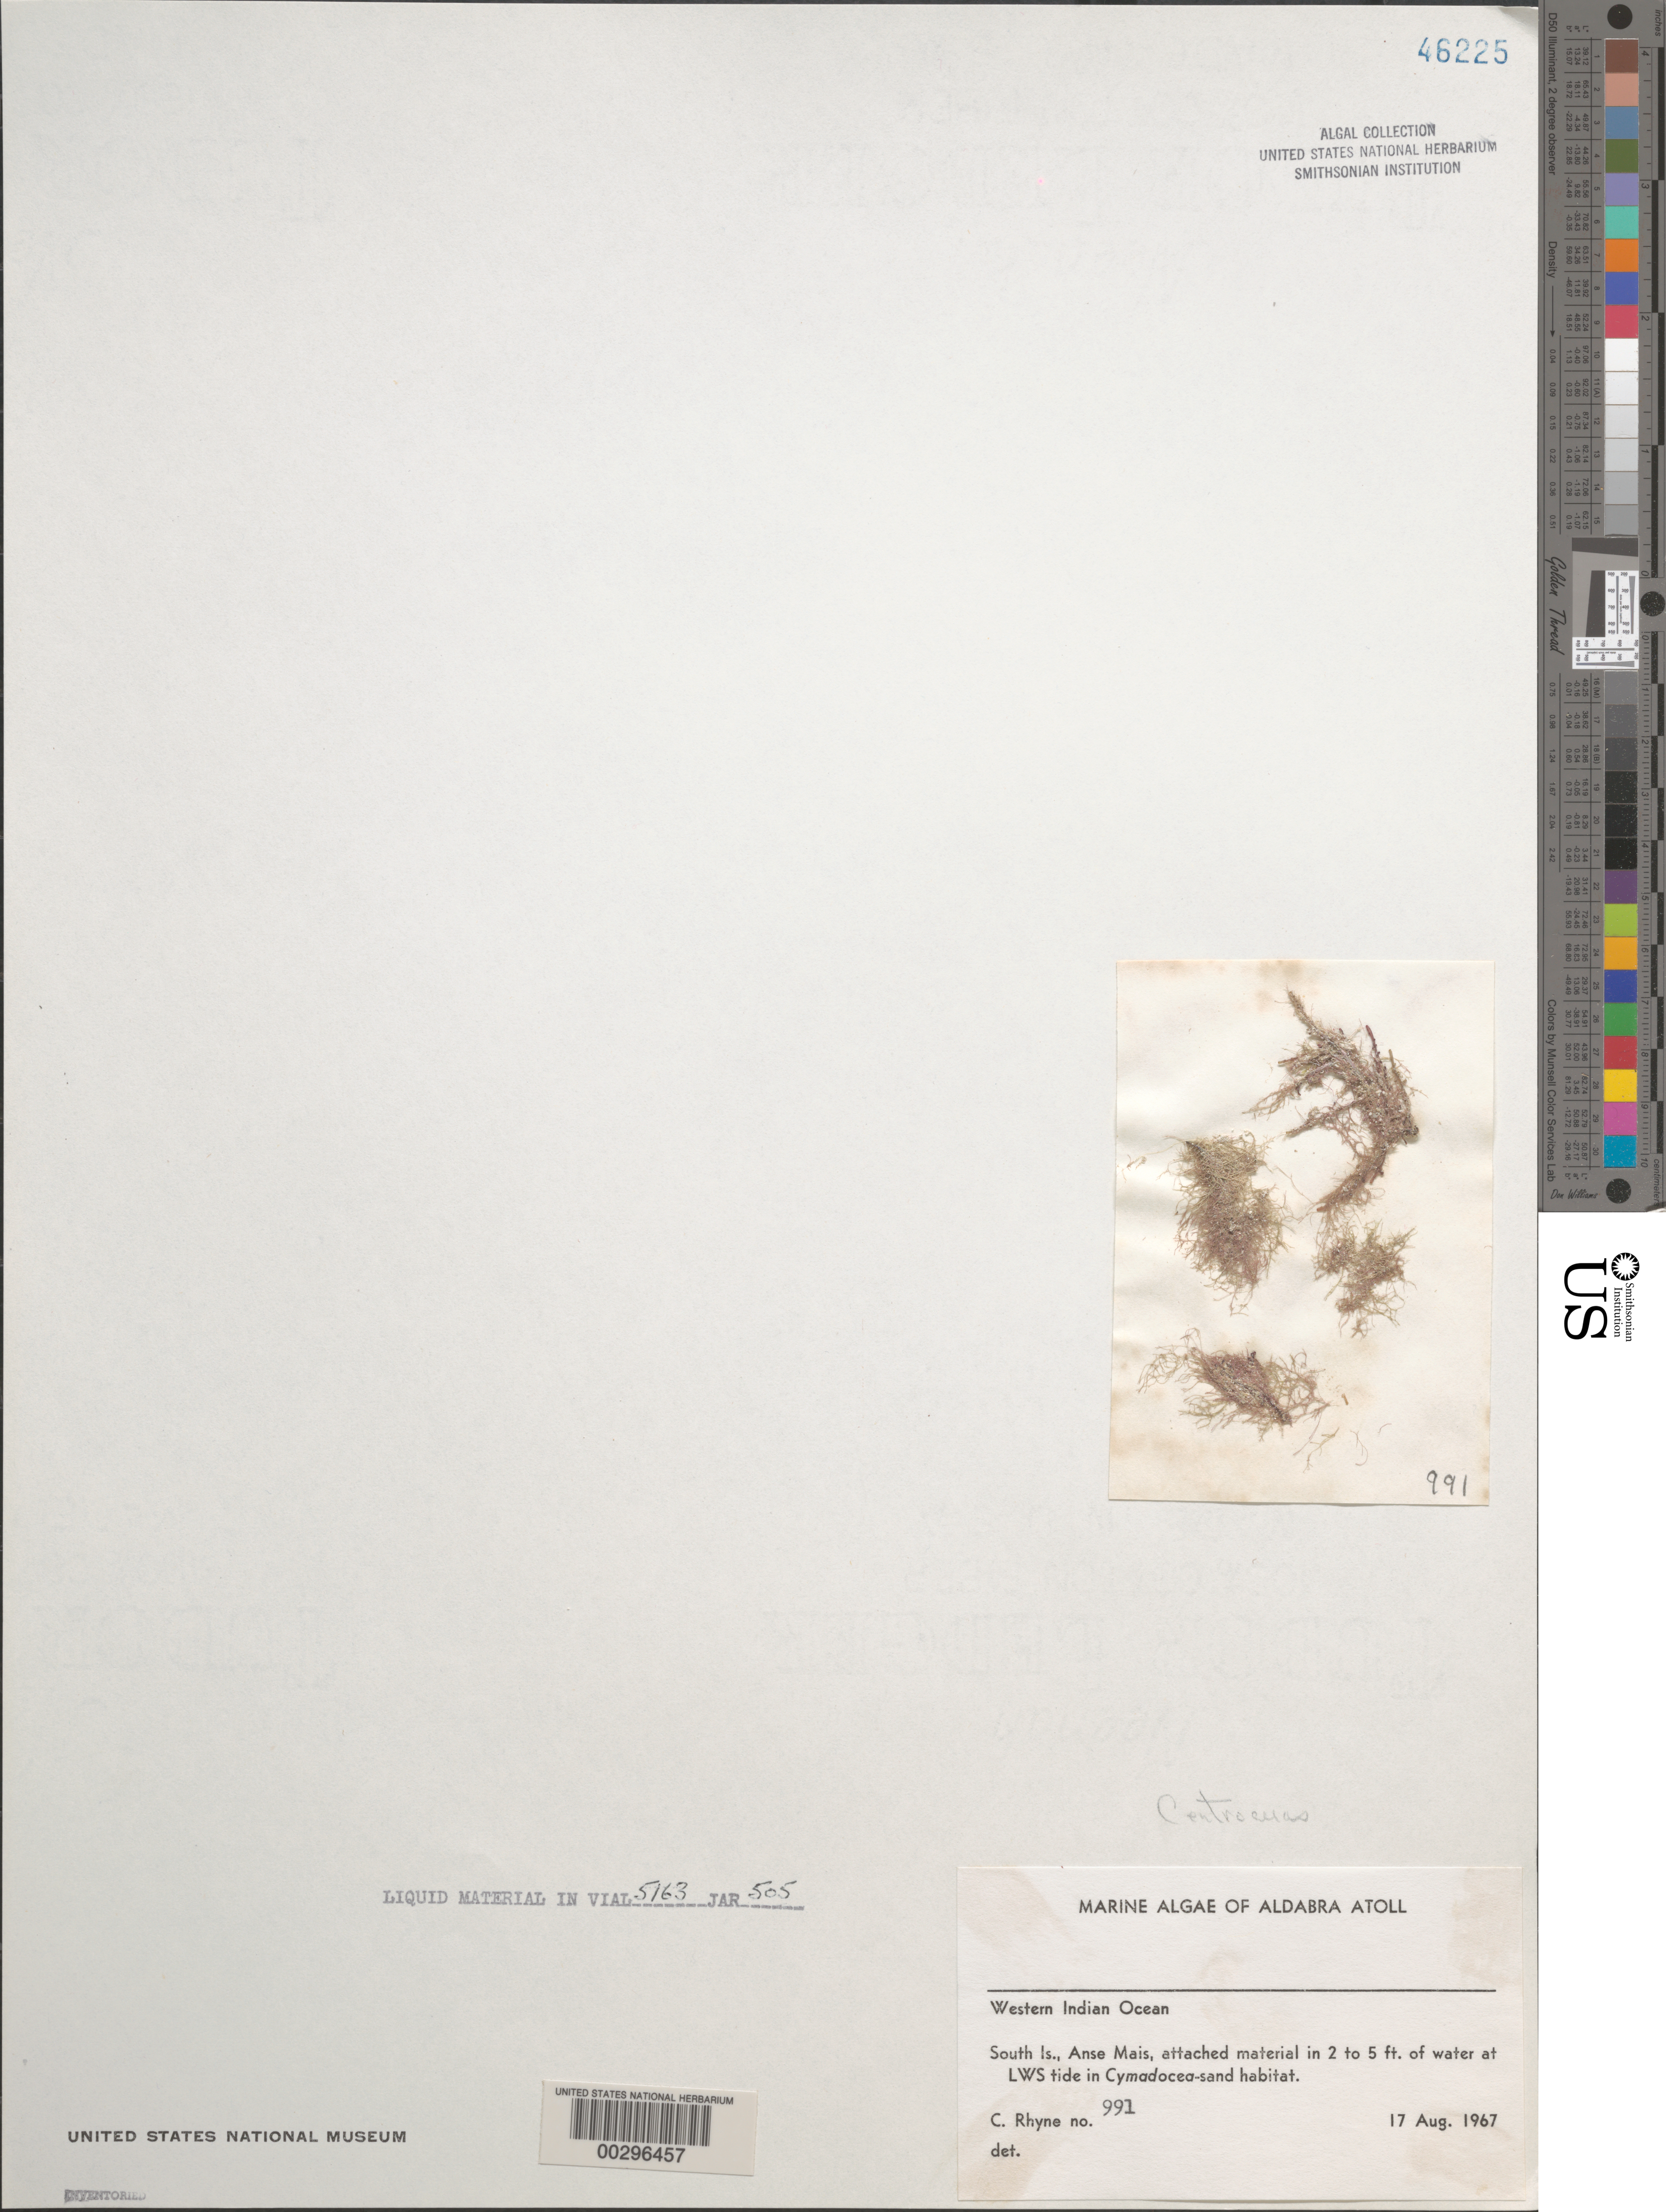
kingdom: Plantae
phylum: Rhodophyta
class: Florideophyceae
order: Ceramiales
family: Ceramiaceae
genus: Centroceras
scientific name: Centroceras sp.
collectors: C. Rhyne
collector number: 991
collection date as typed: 17 Aug 1967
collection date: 1967-08-17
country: Seychelles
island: Aldabra Atoll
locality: South Islet, Anse Mais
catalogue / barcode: US 46225